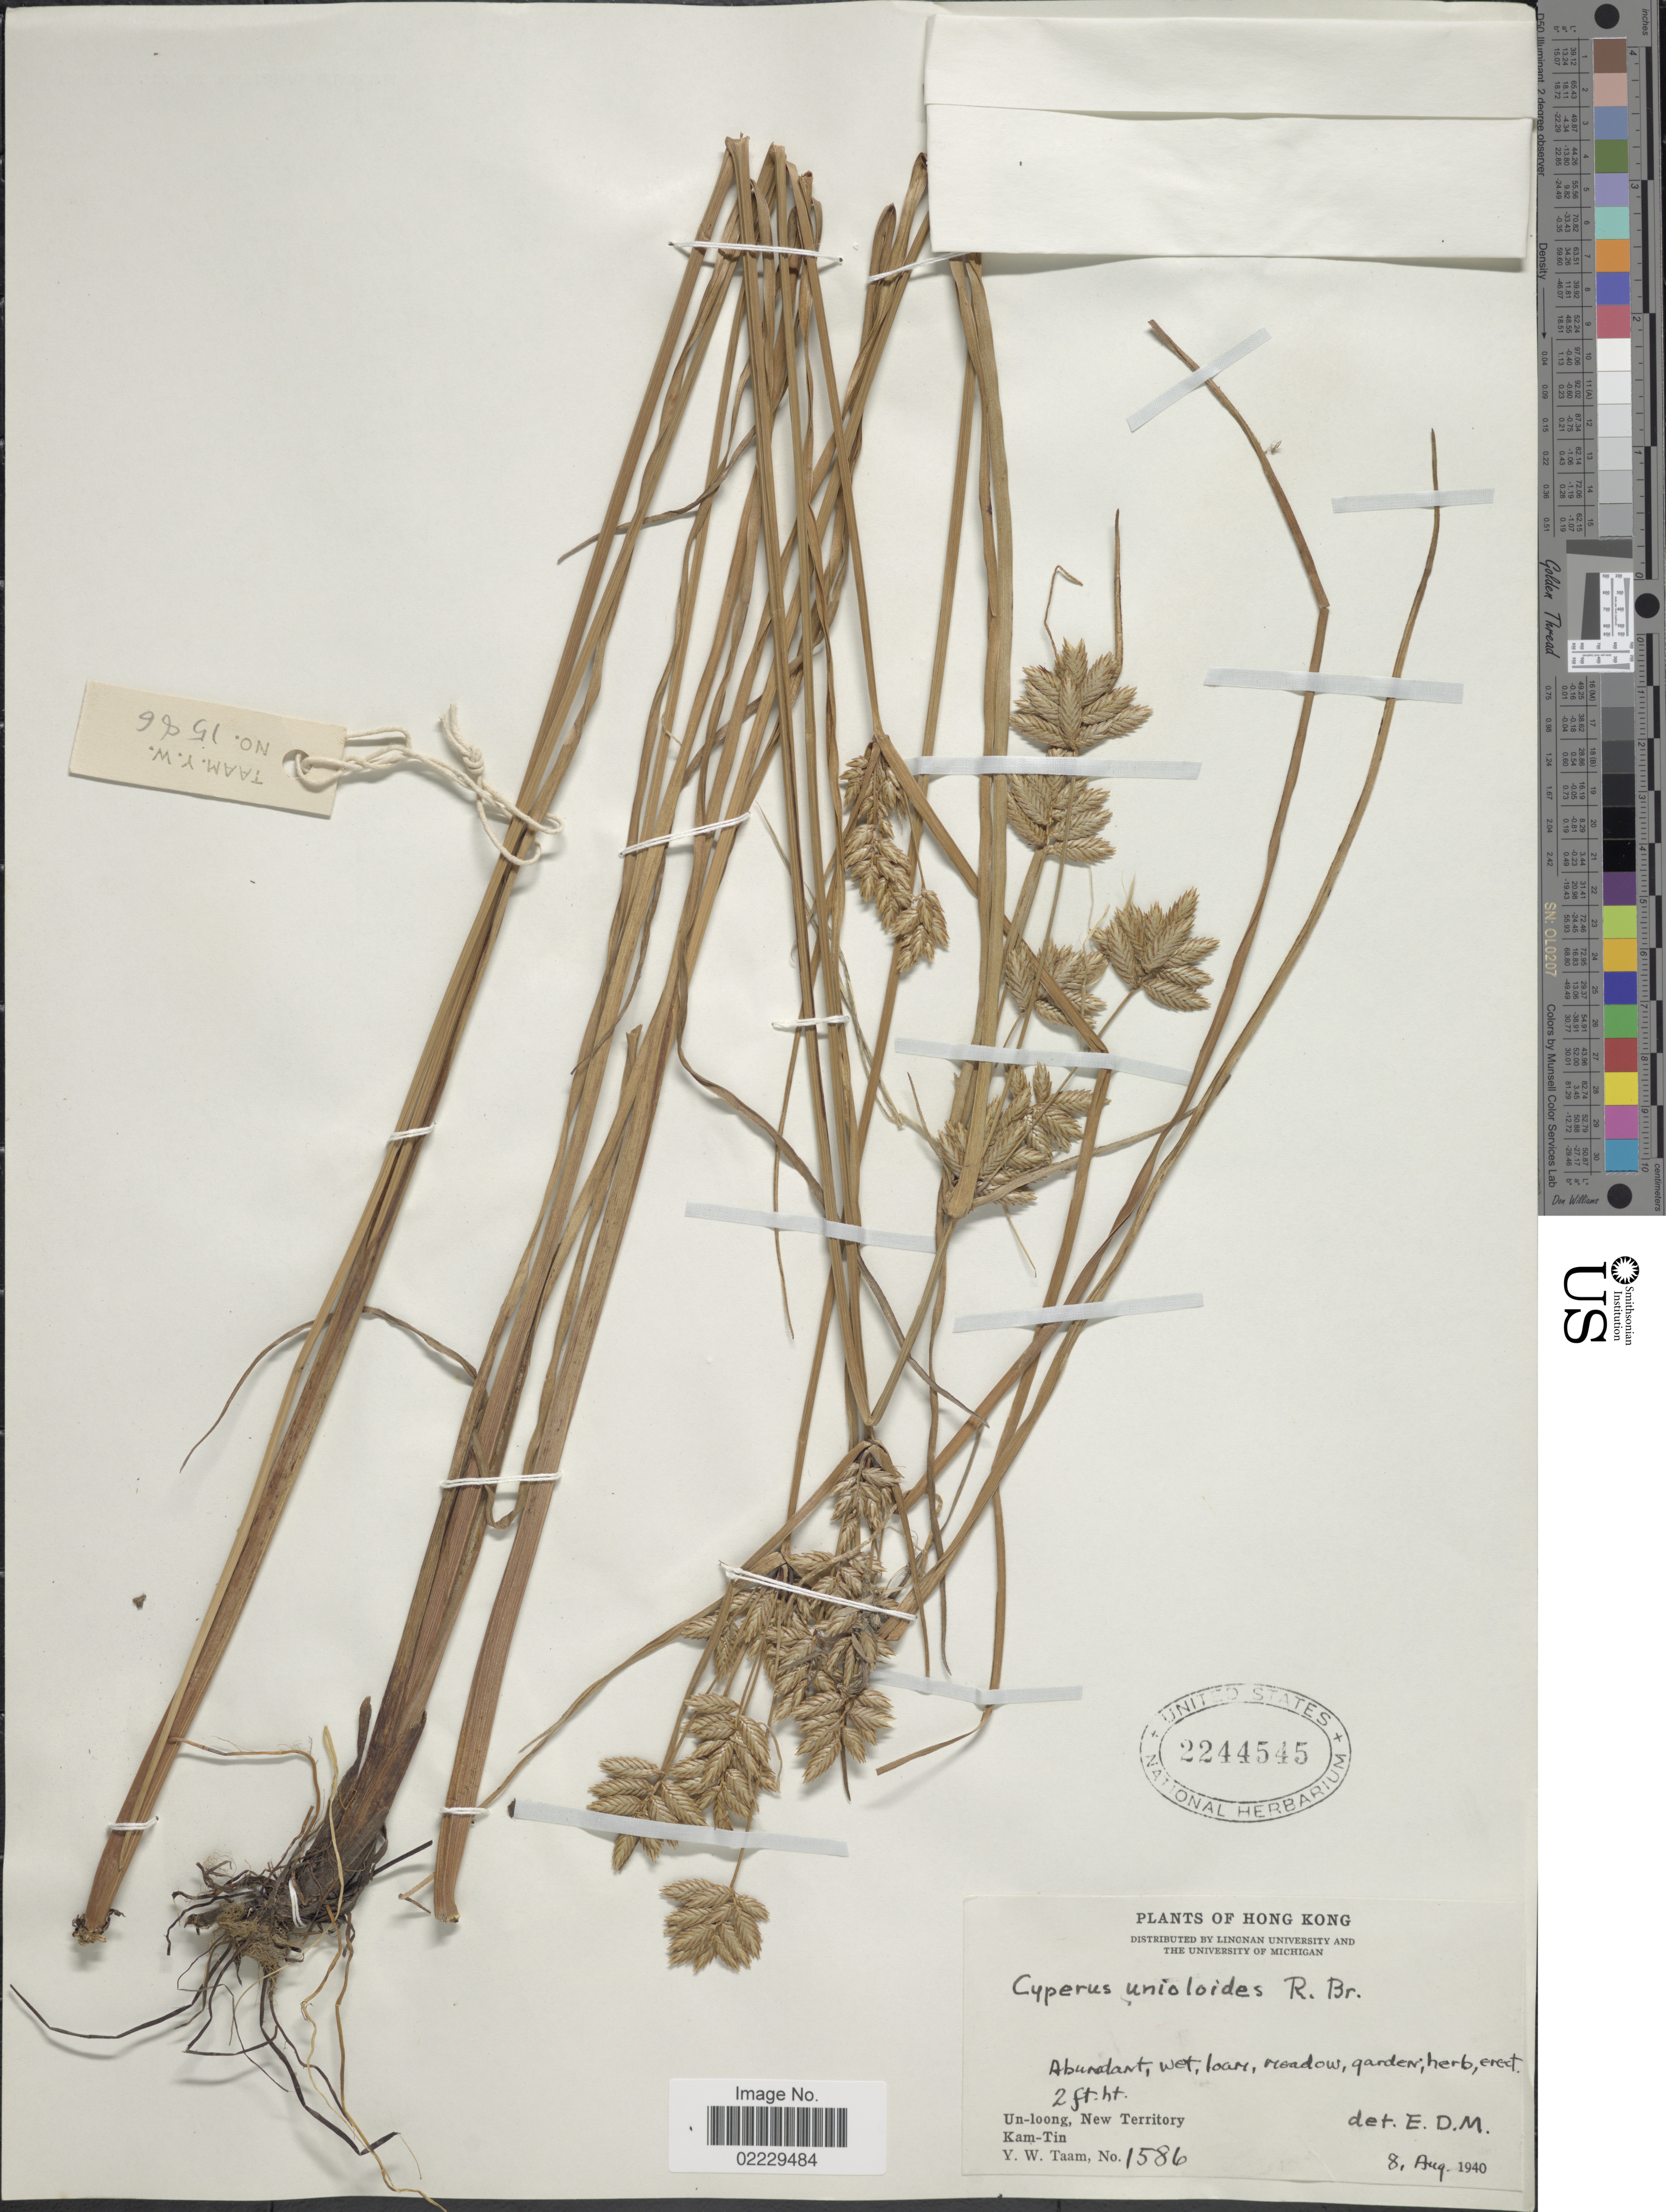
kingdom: Plantae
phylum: Tracheophyta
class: Liliopsida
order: Poales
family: Cyperaceae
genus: Cyperus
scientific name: Cyperus unioloides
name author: R. Br.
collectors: Y. W. Taam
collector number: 1586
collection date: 1940-08-08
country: China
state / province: Hong Kong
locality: Un-loong, New Territory, Kam-Tin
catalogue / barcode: US 2244545